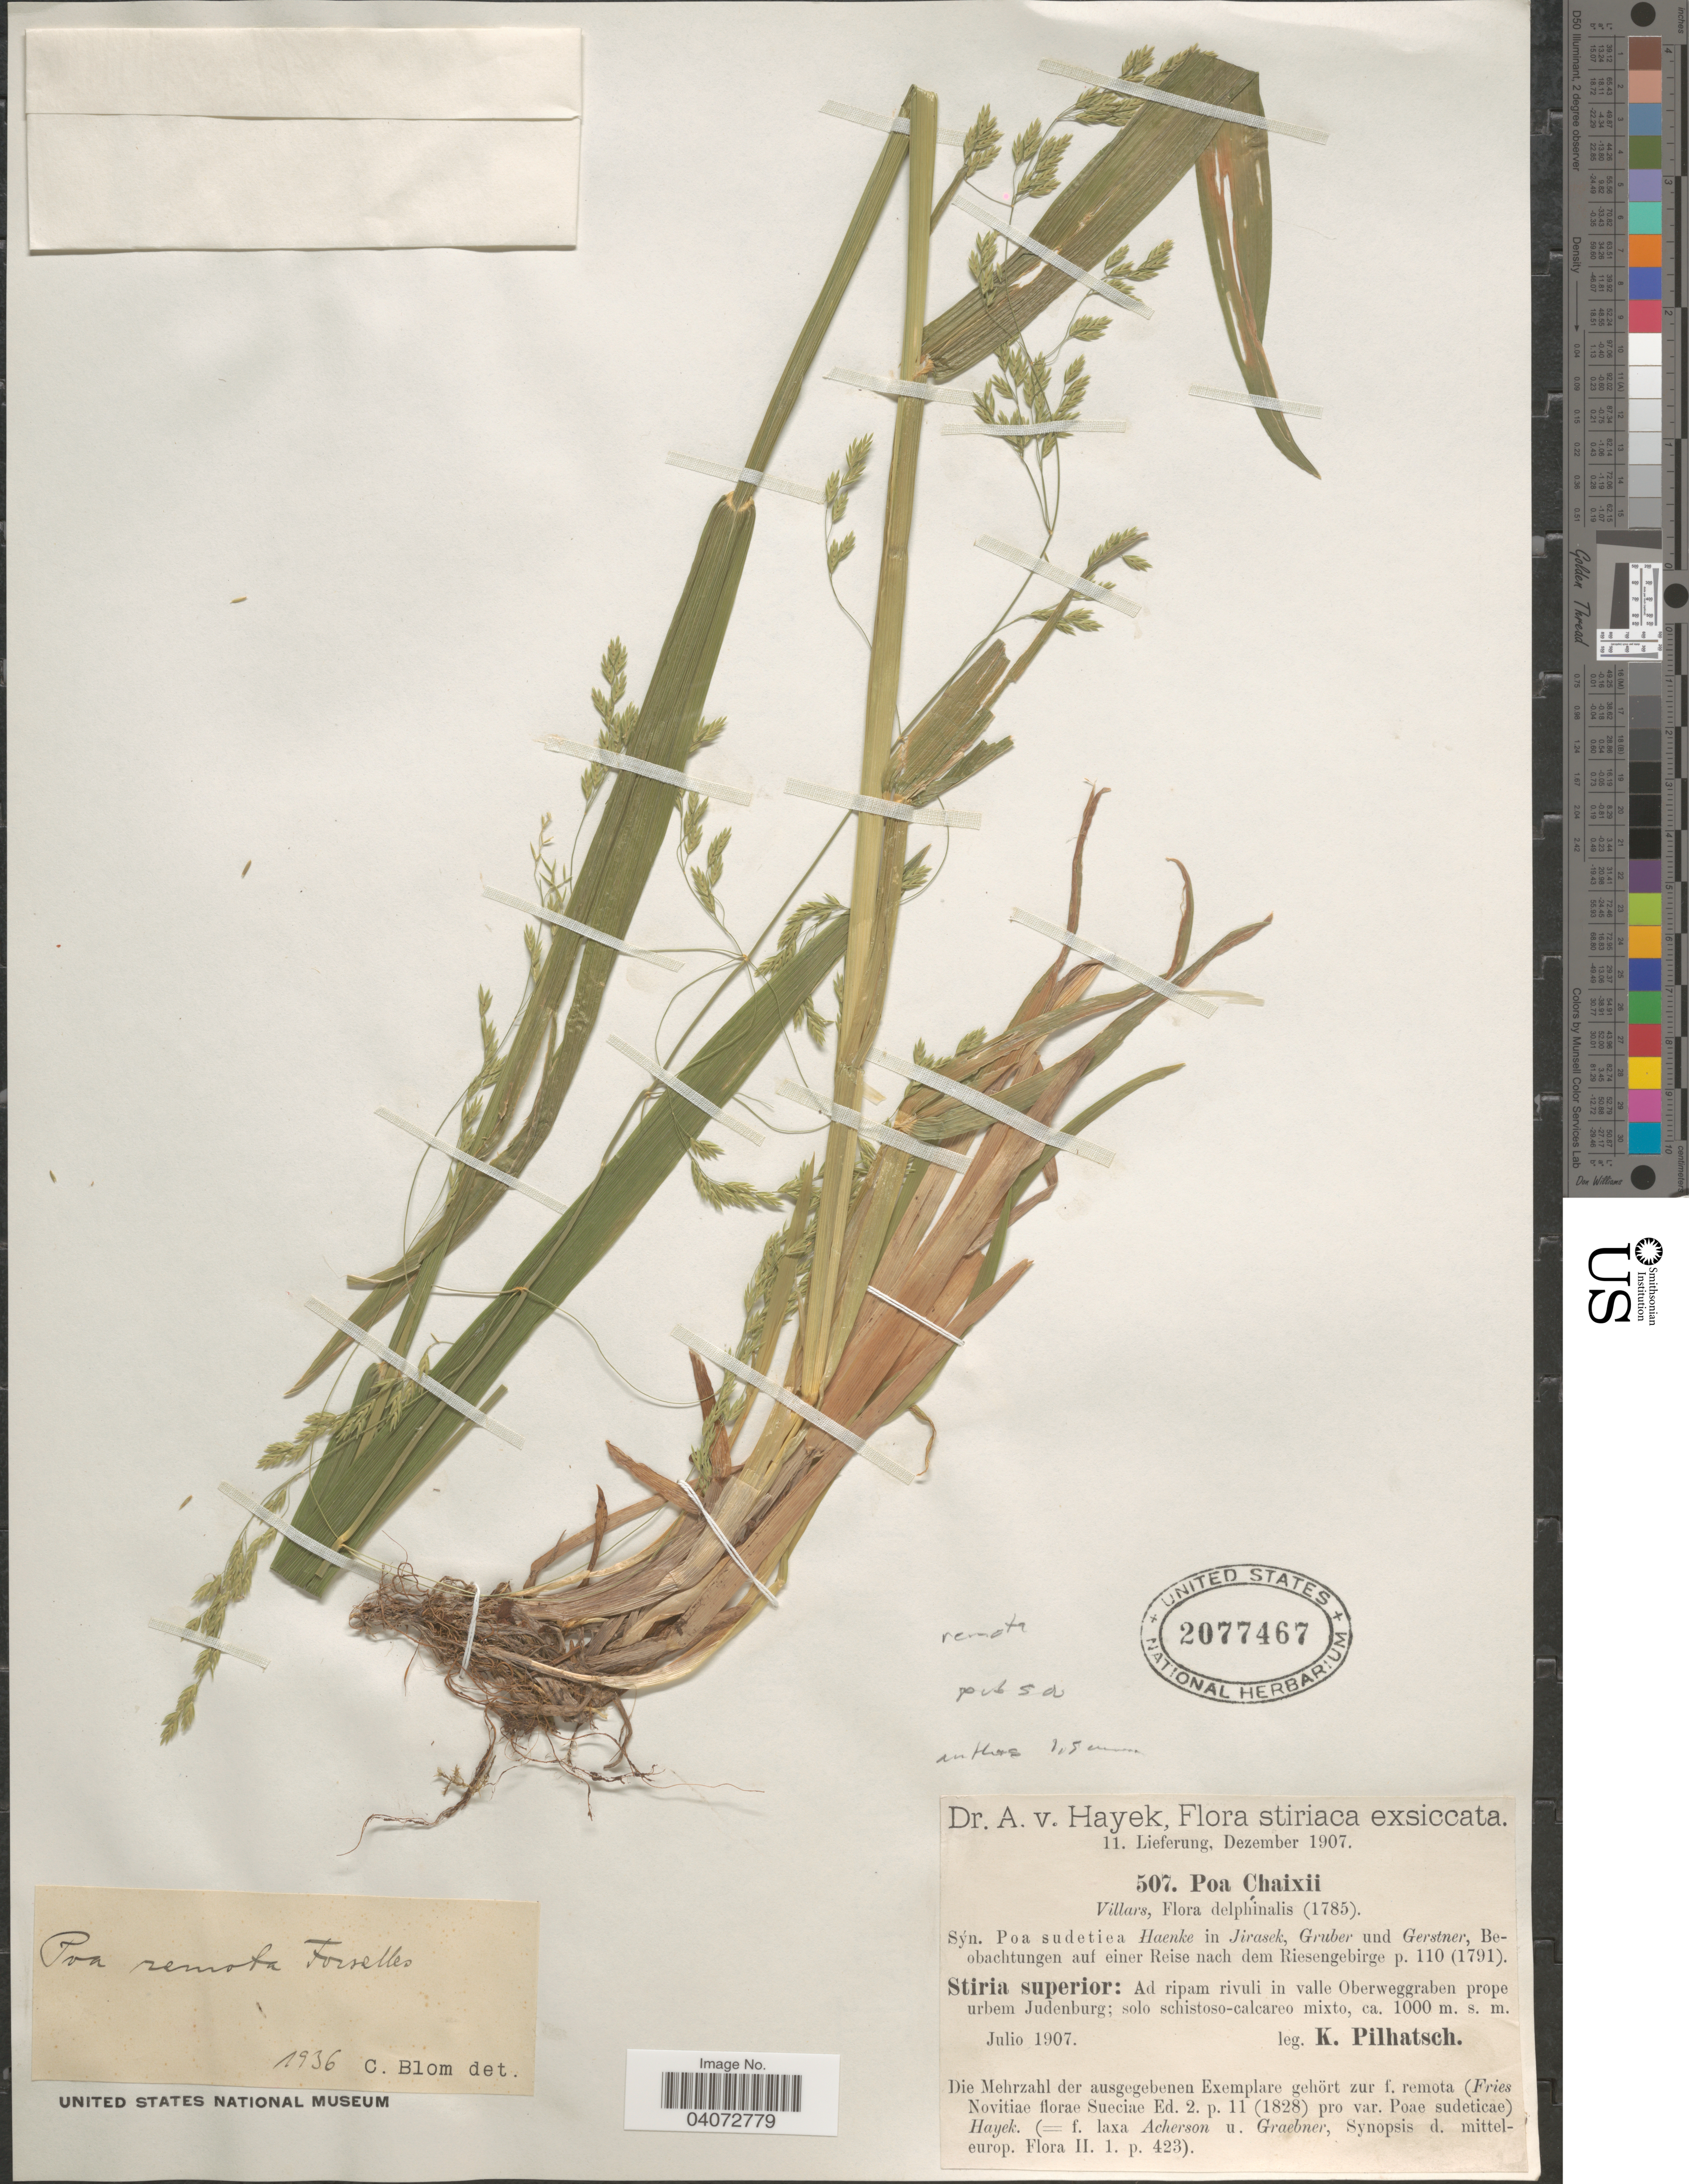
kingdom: Plantae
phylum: Tracheophyta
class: Liliopsida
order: Poales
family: Poaceae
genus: Poa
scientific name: Poa remota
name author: Forselles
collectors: K. Pilhatsch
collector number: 507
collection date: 1907-07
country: Austria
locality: Stiria superior: Ad ripam rivuli in valle Oberweggraben prope urbem Judenburg.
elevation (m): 1000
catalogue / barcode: US 2077467